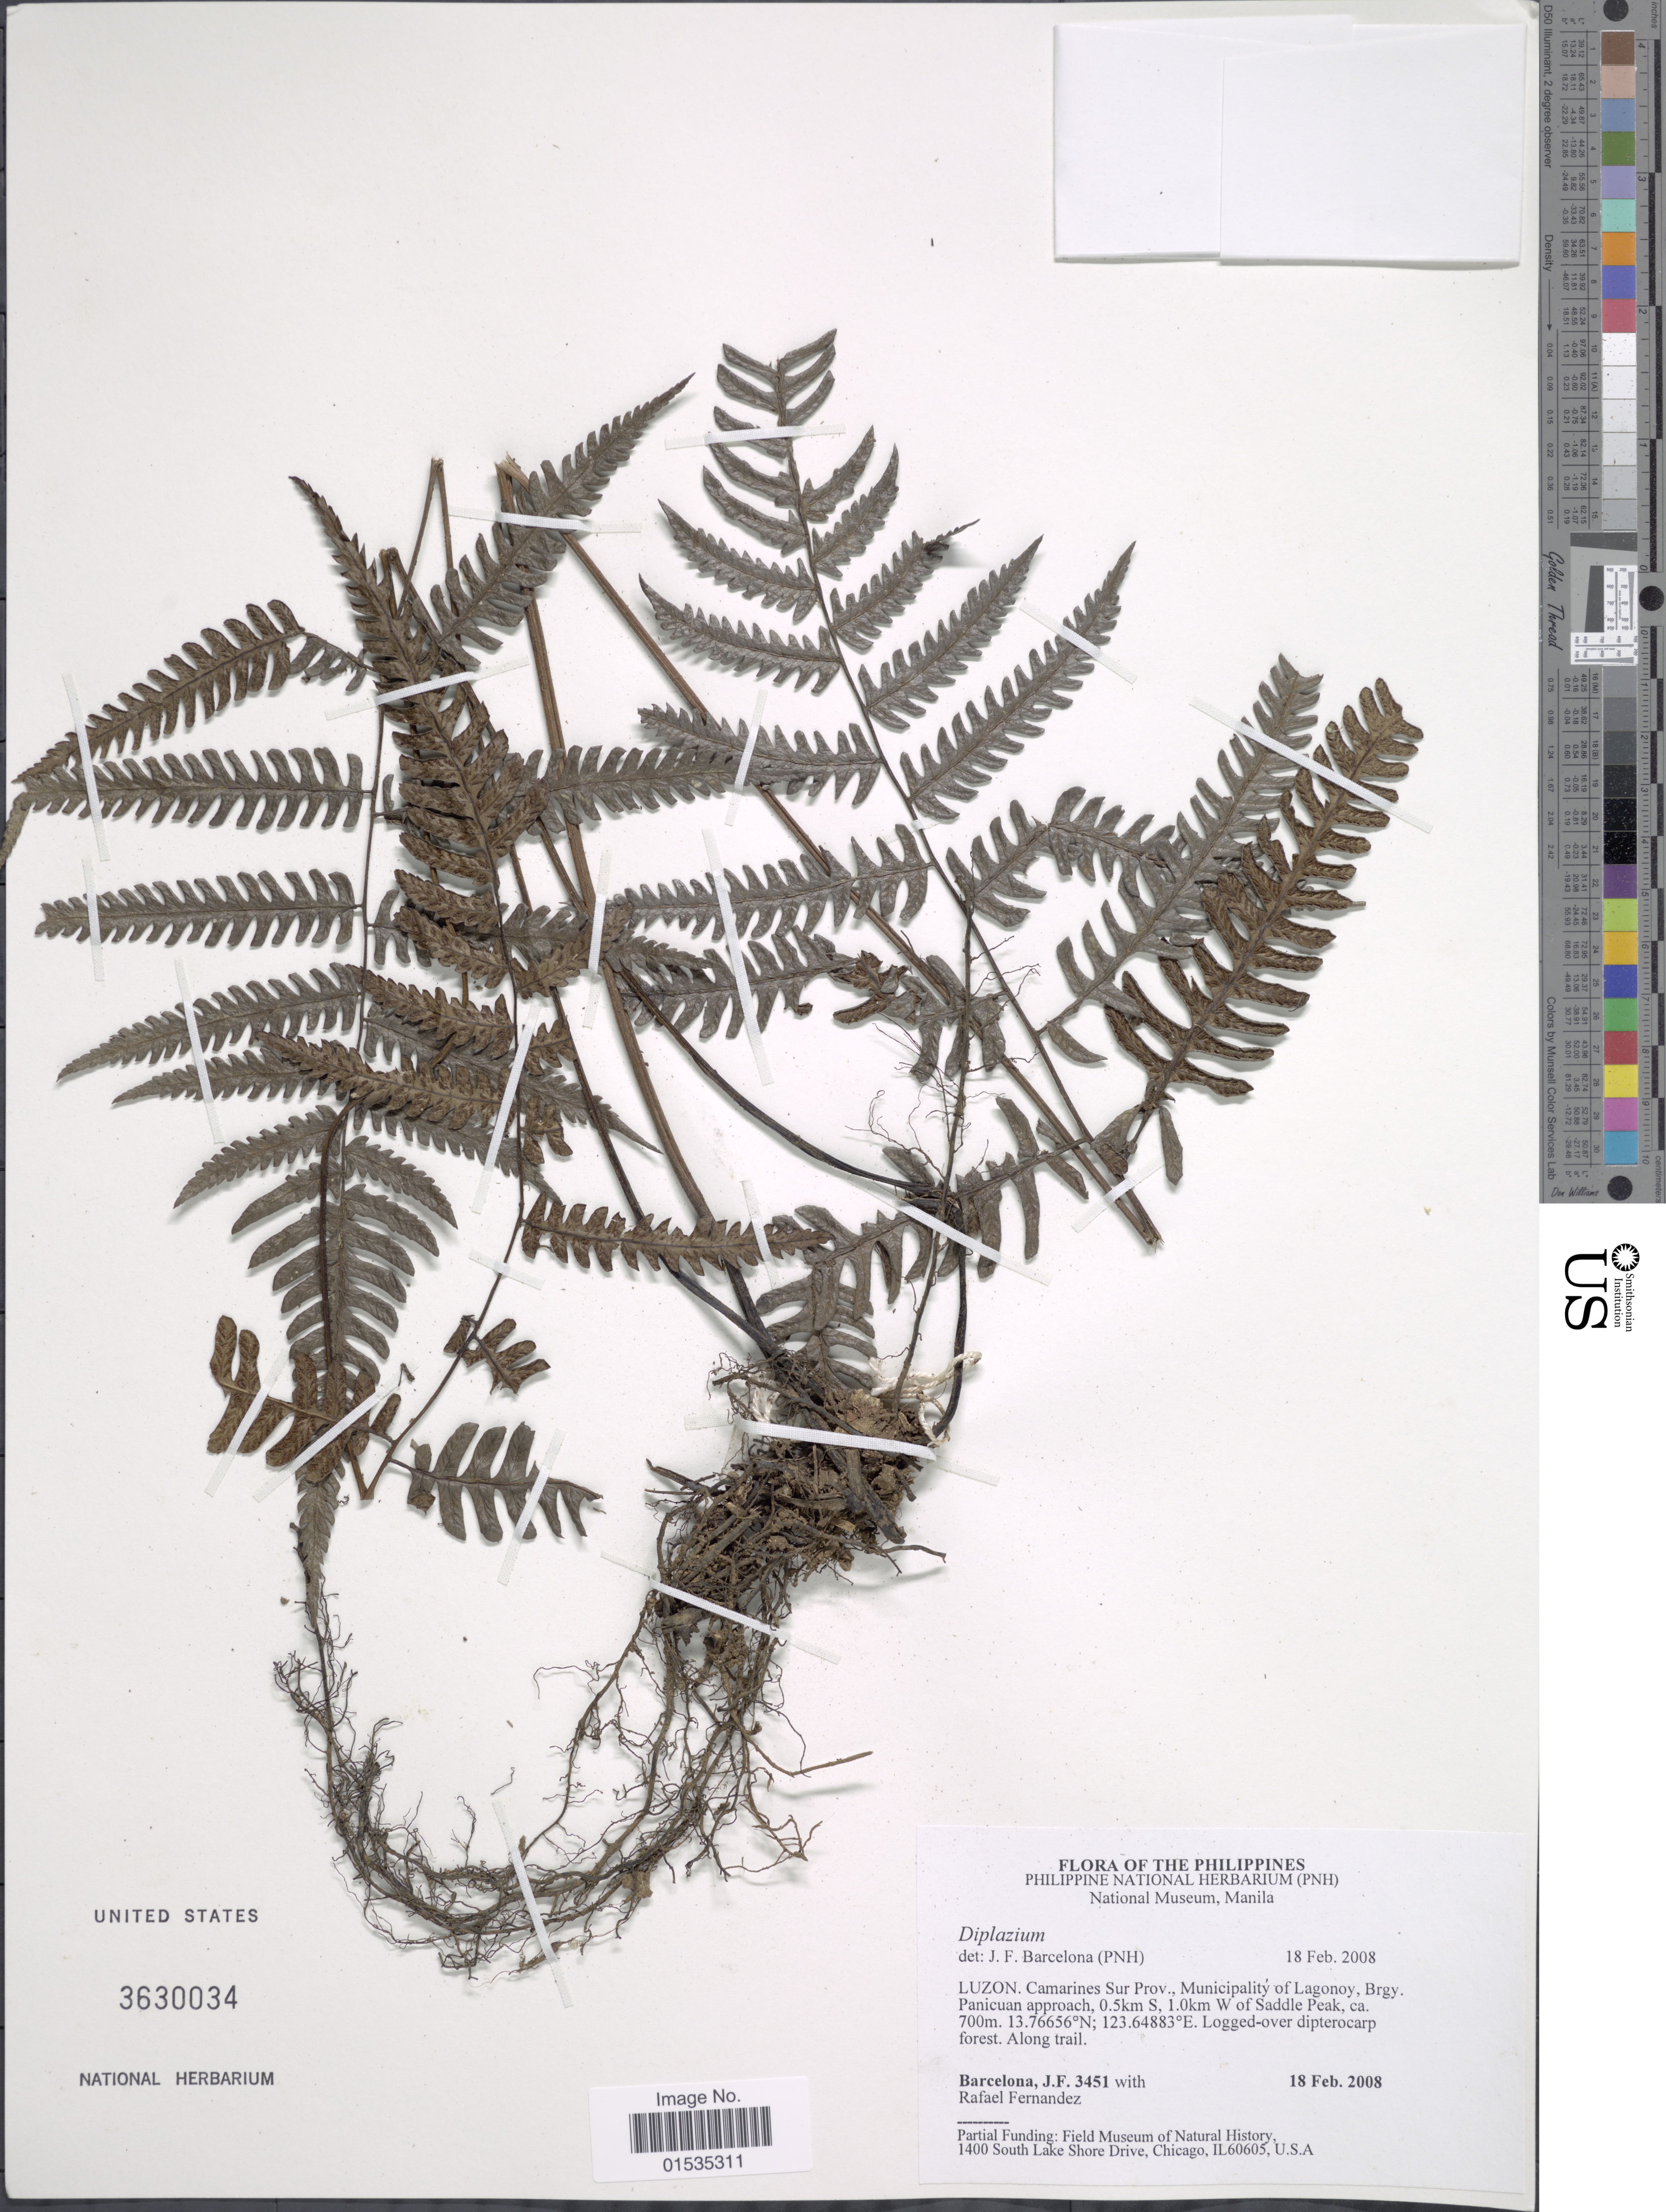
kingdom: Plantae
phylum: Tracheophyta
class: Polypodiopsida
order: Polypodiales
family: Athyriaceae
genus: Diplazium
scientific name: Diplazium sp.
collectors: J. F. Barcelona & R. Fernandez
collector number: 3451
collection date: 2008-02-18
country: Papua New Guinea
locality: Luzon, Camarines Sur Prov., Municipality of Lagonoy, Brgy. Panucuan approach, 0.5 km S, 1.0 km W of Saddle Peak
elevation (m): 700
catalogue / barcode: US 3630034